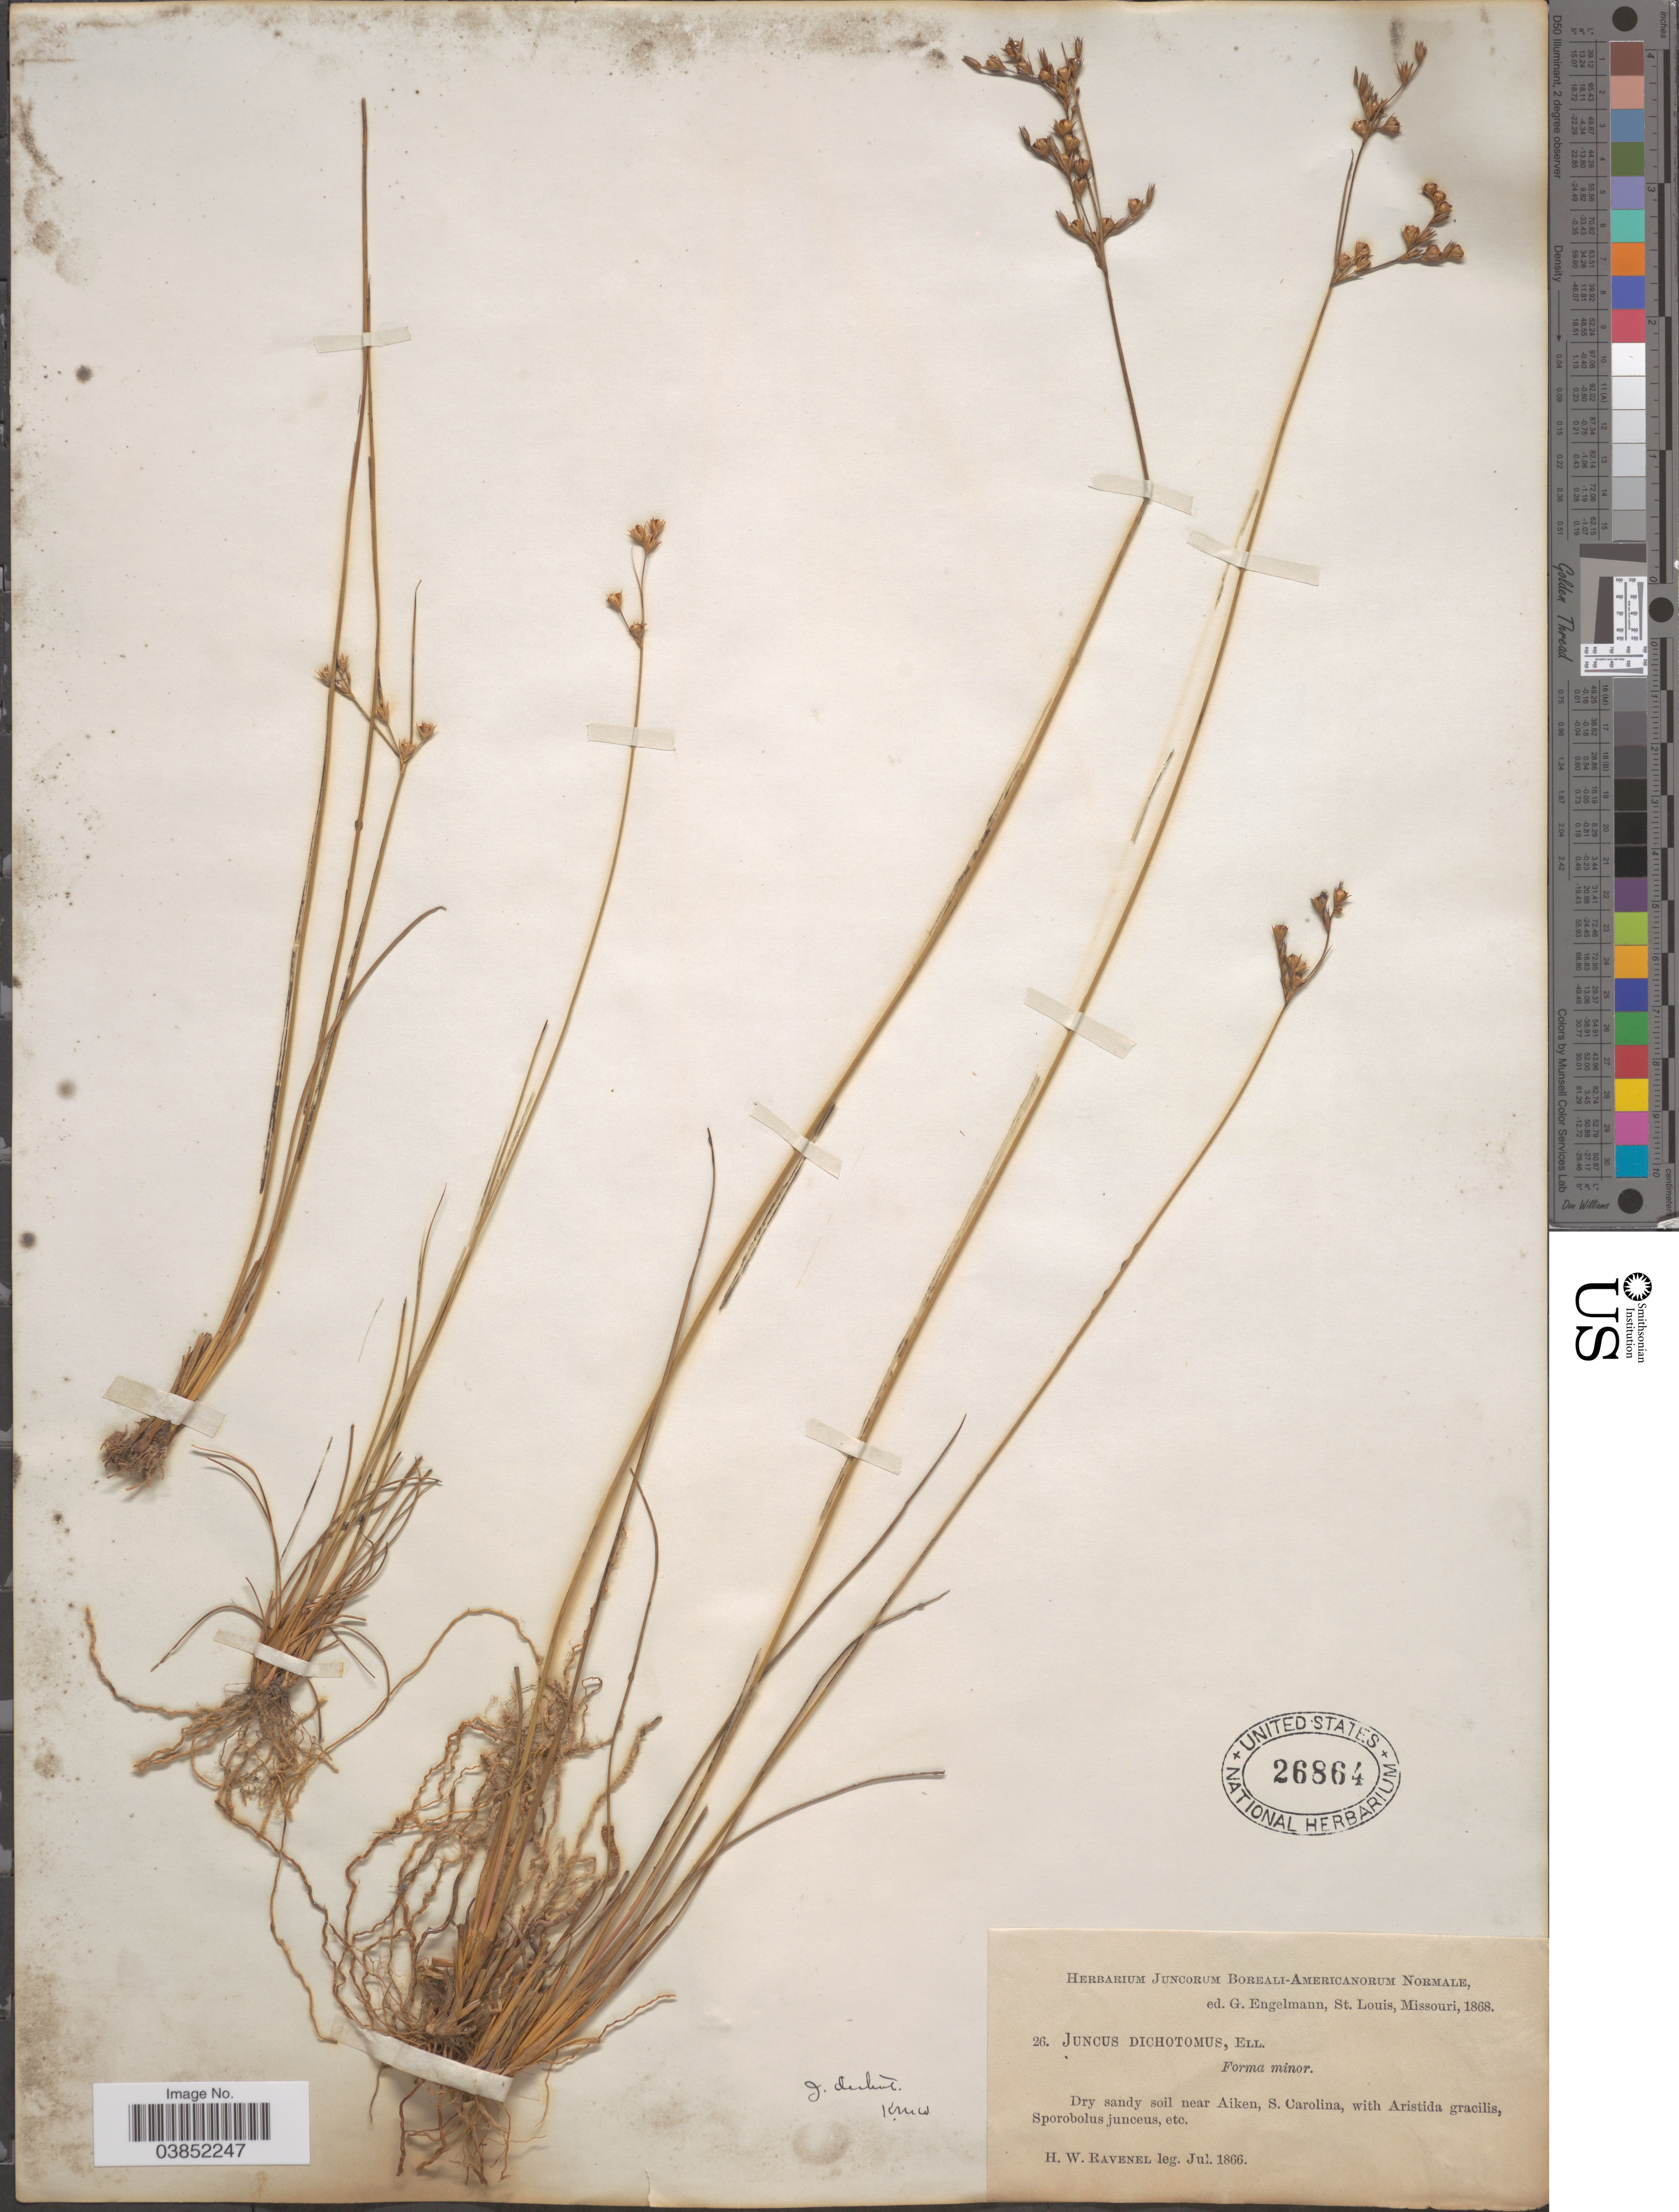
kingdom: Plantae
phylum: Tracheophyta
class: Liliopsida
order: Poales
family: Juncaceae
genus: Juncus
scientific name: Juncus dichotomus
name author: Elliott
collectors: H. Ravenel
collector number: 26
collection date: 1866-07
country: United States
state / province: South Carolina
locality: Dry sandy soil near Aiken.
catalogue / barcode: US 26864